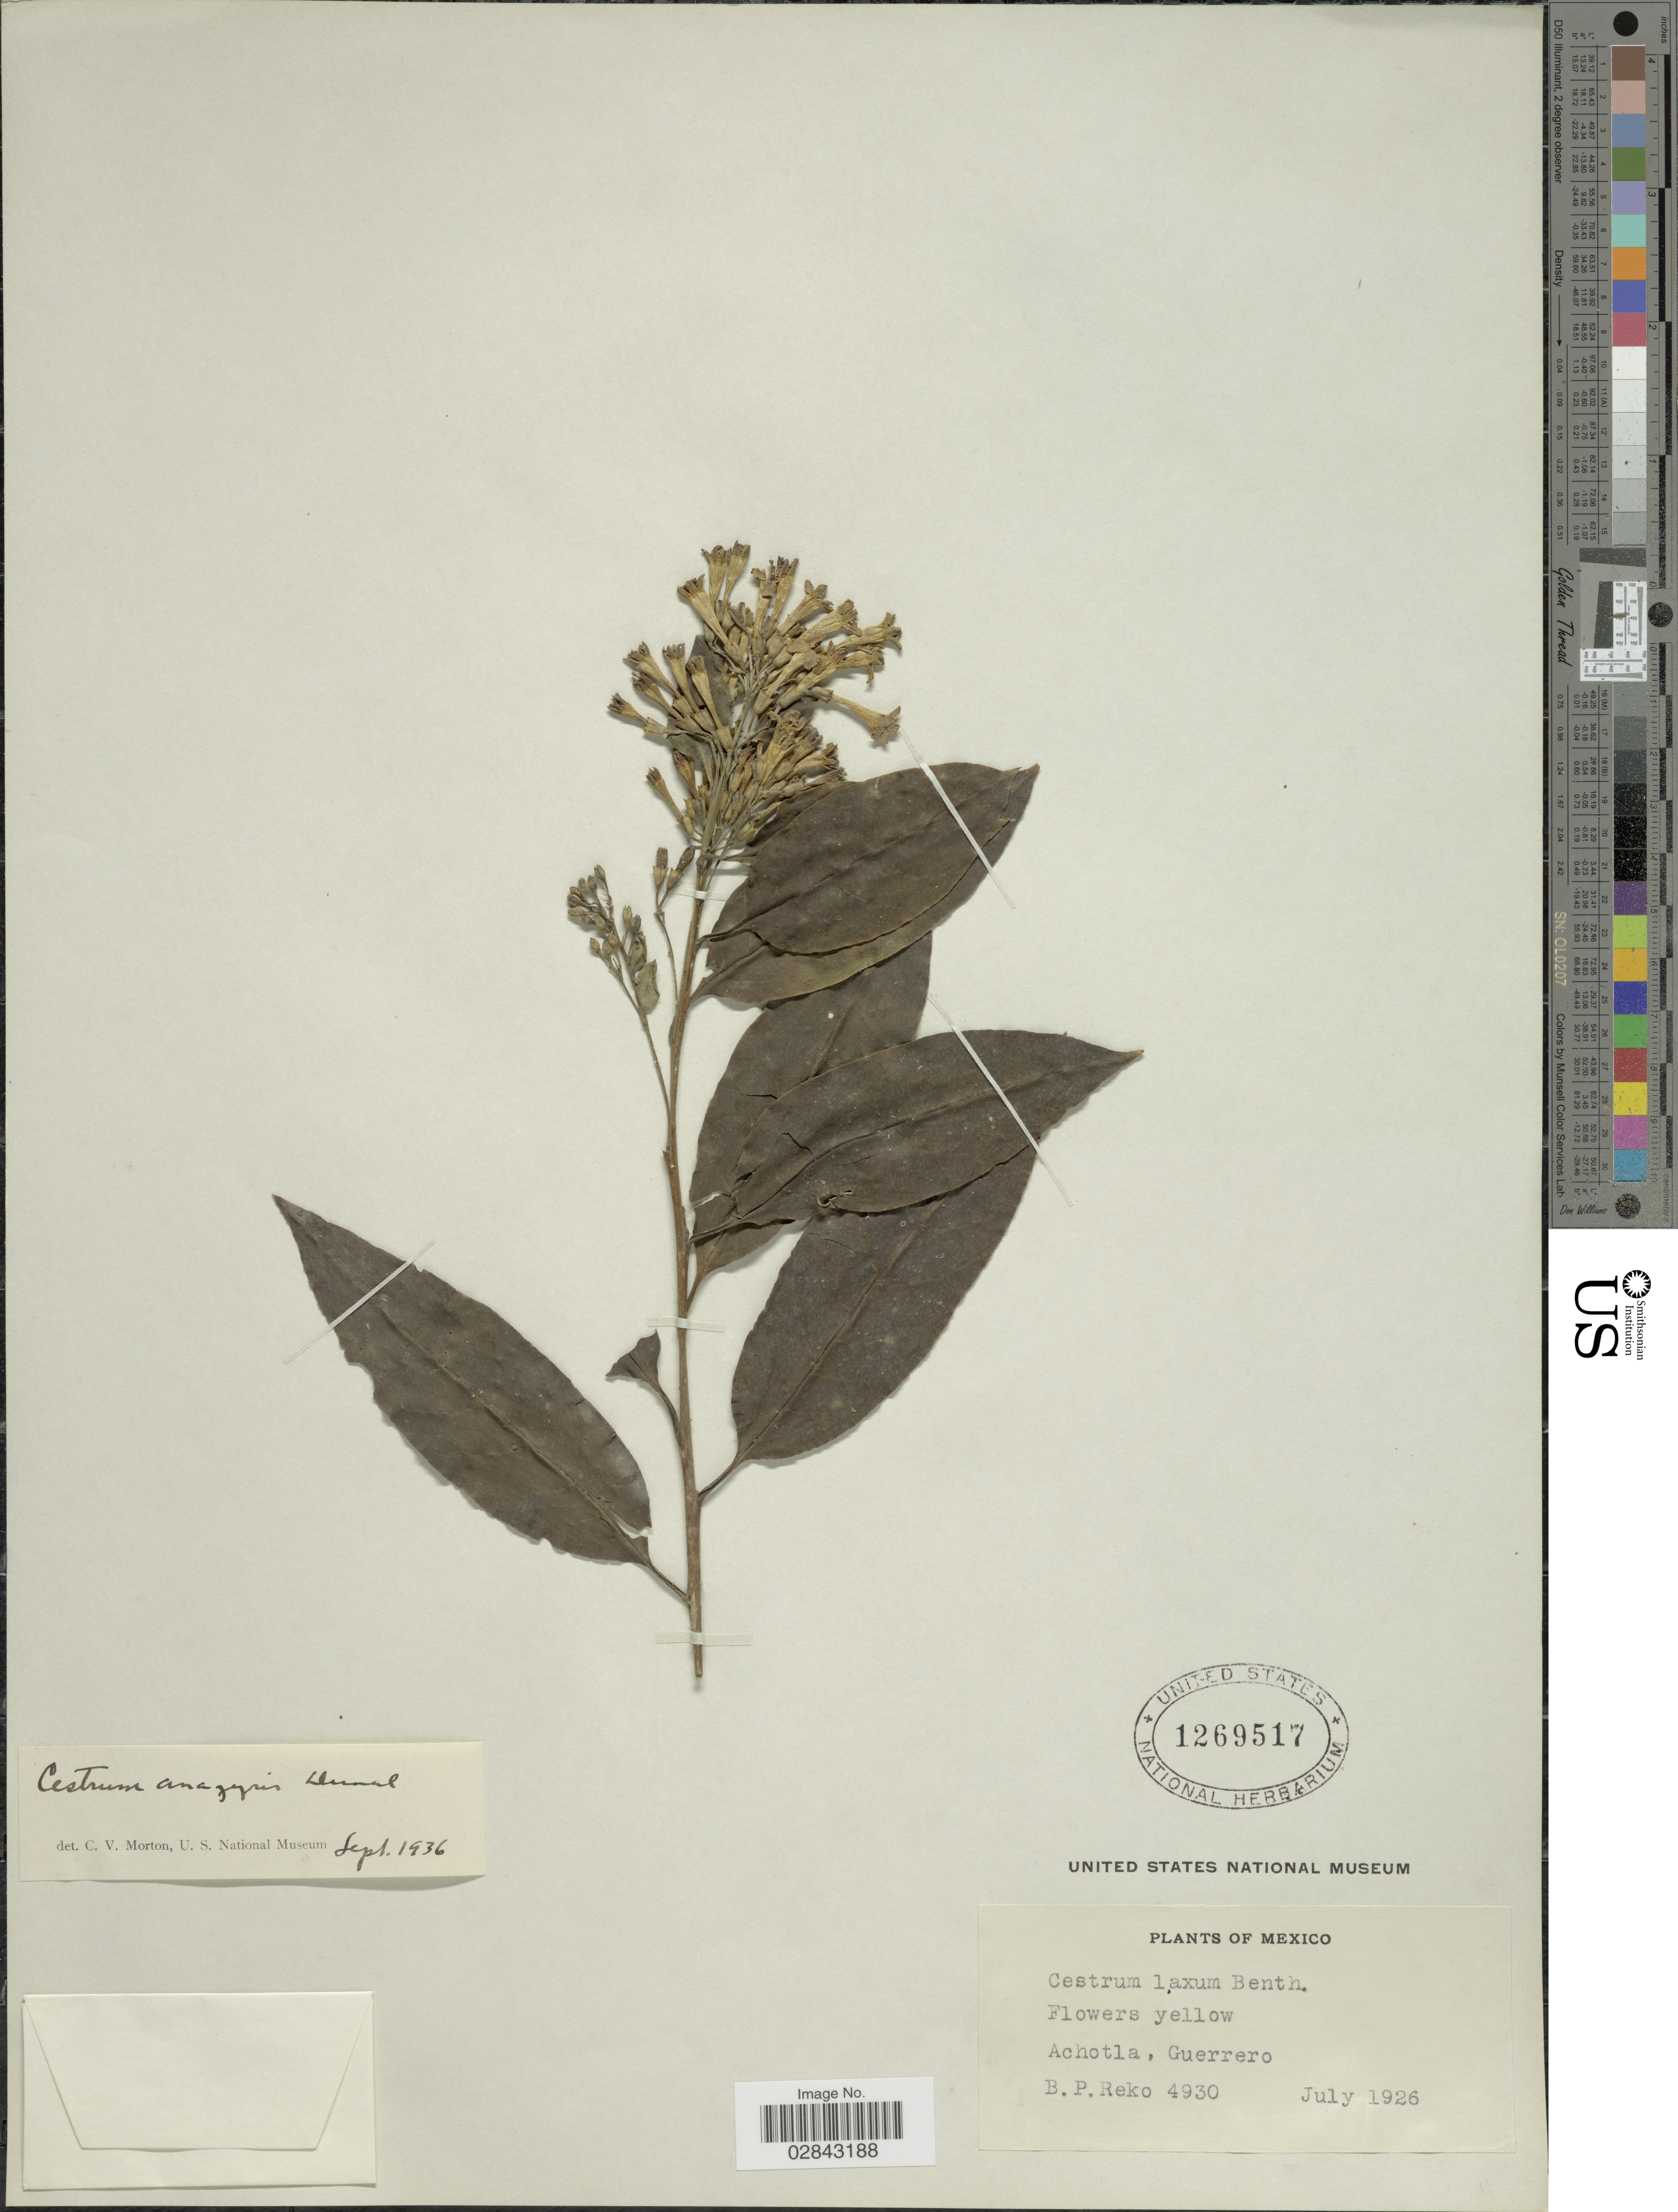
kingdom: Plantae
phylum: Tracheophyta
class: Magnoliopsida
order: Solanales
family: Solanaceae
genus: Cestrum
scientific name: Cestrum anagyris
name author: Dunal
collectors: B. P. Reko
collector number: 4930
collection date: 1926-07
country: Mexico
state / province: Guerrero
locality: Achotla.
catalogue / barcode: US 1269517